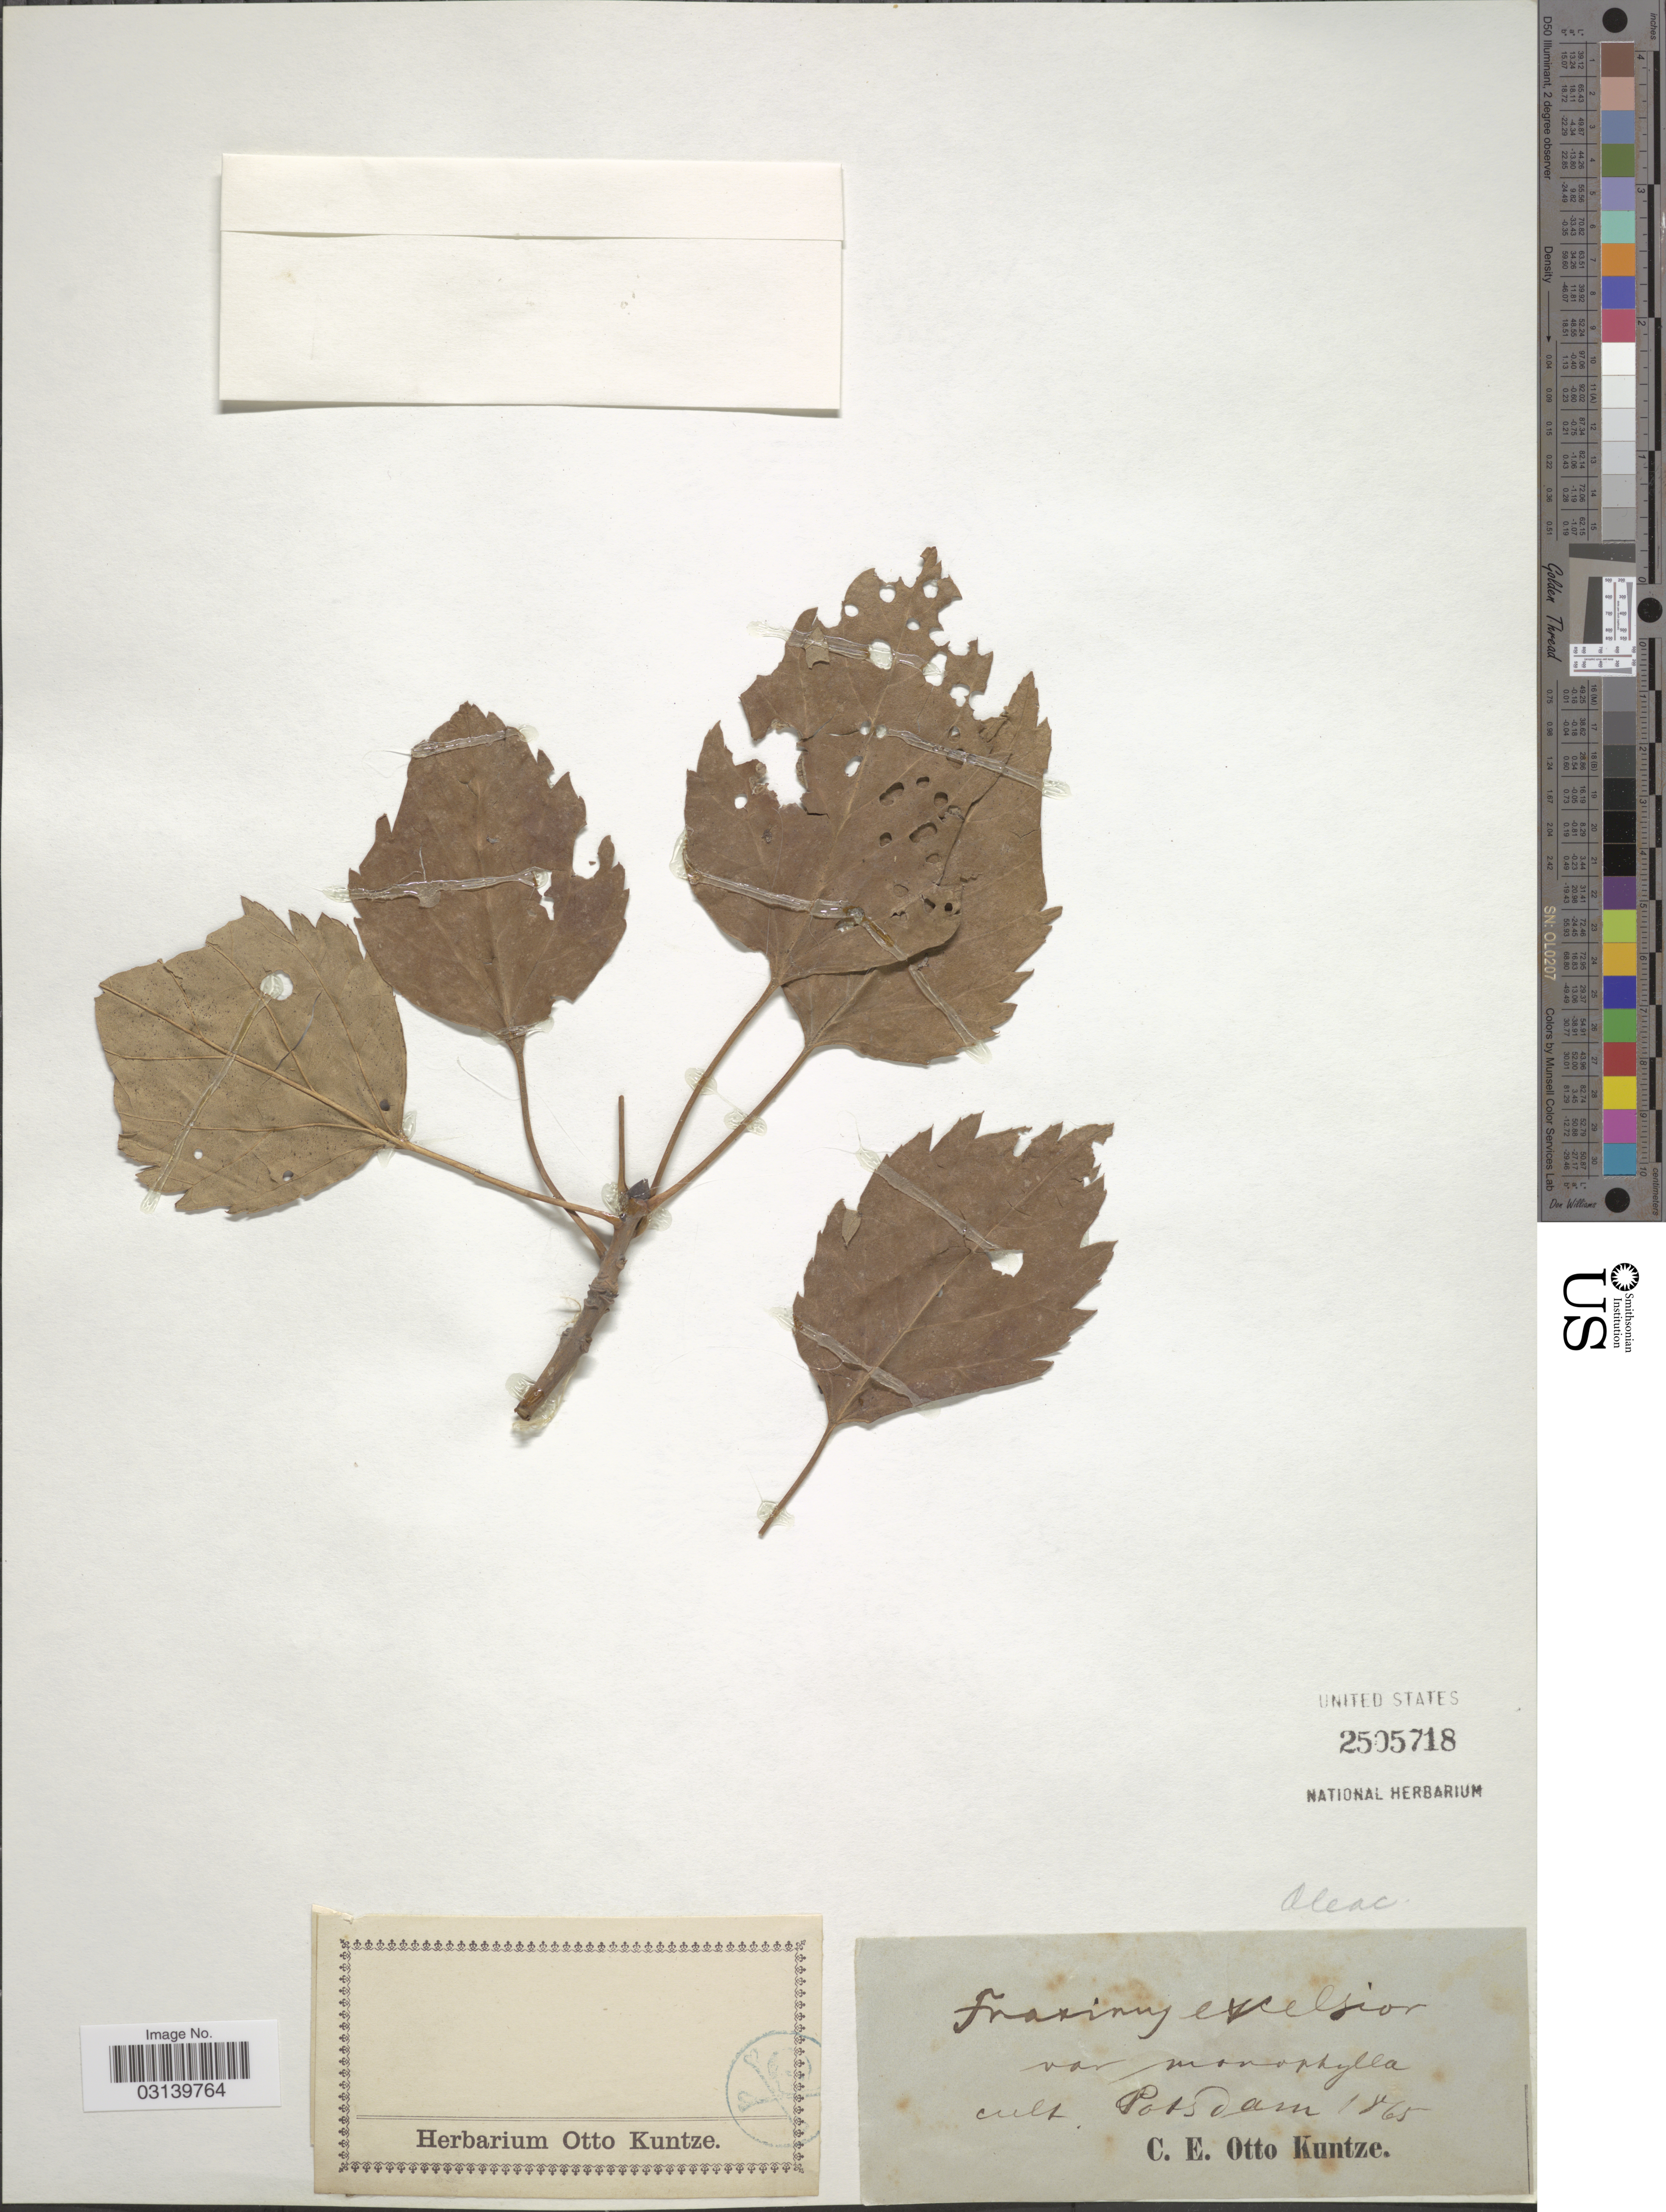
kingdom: Plantae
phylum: Tracheophyta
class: Magnoliopsida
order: Lamiales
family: Oleaceae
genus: Fraxinus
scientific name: Fraxinus excelsior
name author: L.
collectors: C.E.O. Kuntze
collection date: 1865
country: Germany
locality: Potsdam.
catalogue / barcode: US 2505718